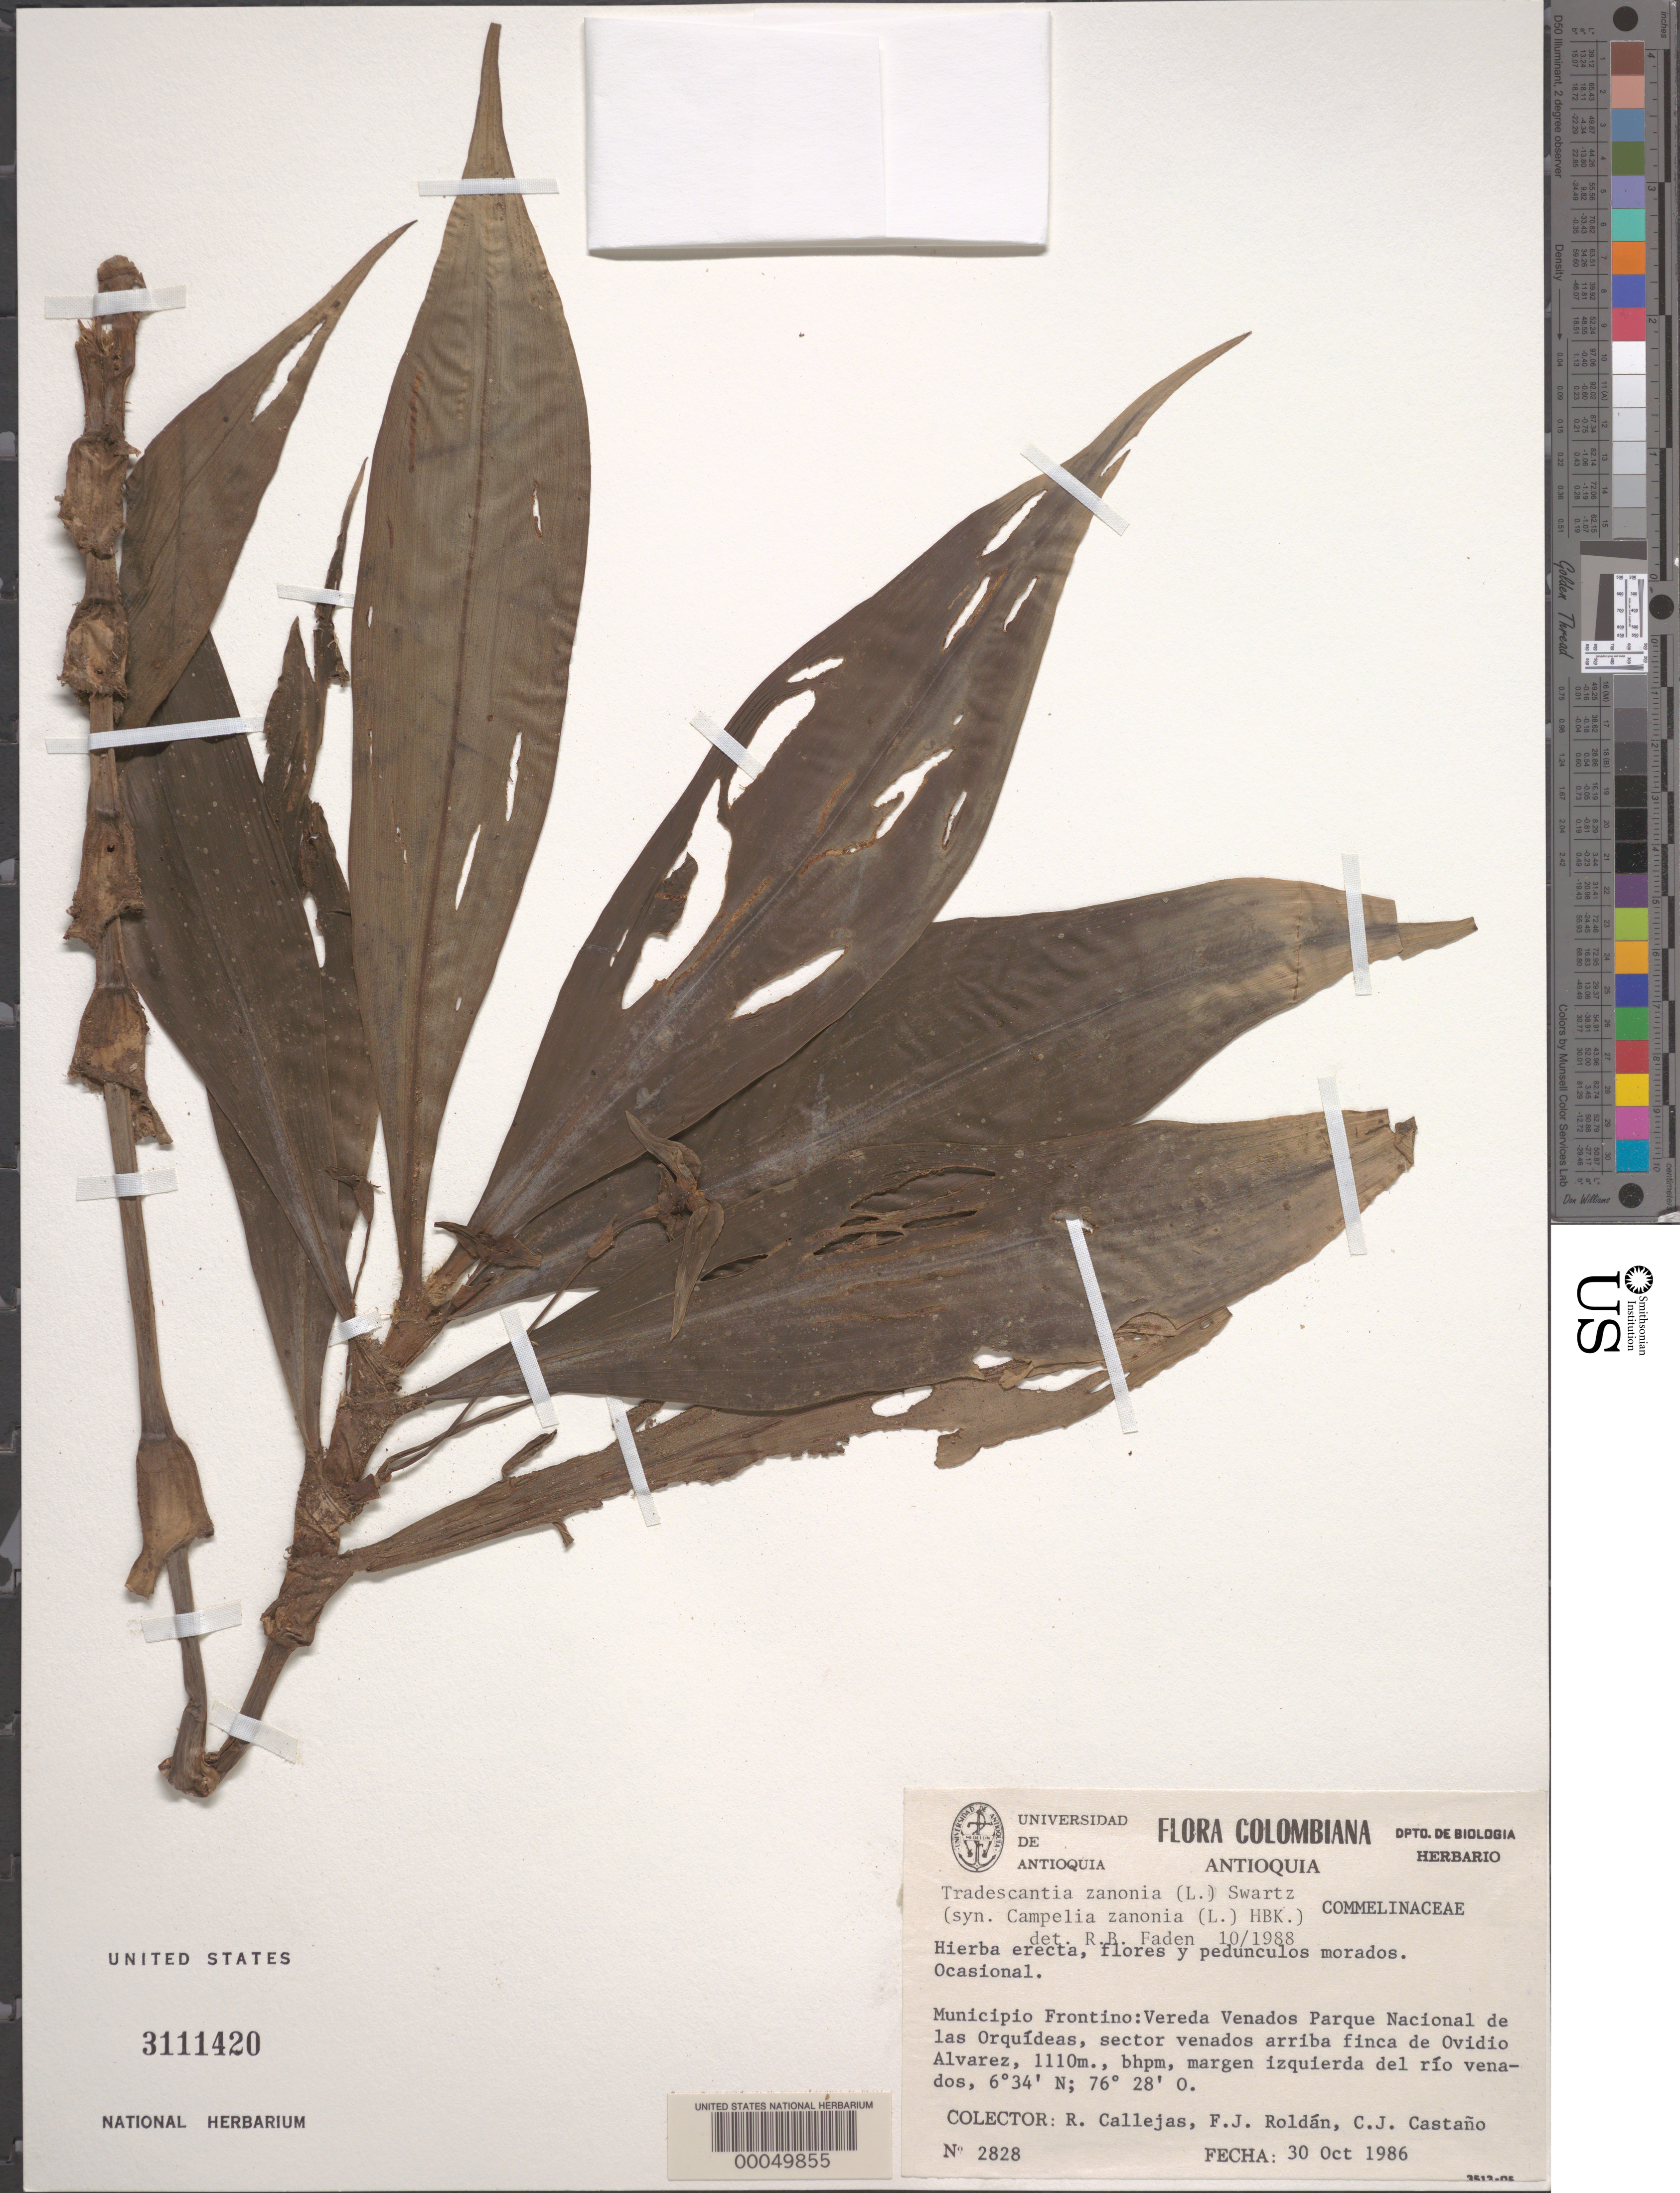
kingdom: Plantae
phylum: Tracheophyta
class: Liliopsida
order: Commelinales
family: Commelinaceae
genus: Tradescantia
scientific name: Tradescantia zanonia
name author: (L.) Sw.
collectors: R. Callejas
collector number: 2828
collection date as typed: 30 Oct 1986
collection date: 1986-10-30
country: Colombia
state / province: Antioquia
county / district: Frontino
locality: Verada Venados National Park of Orquideas, ranch of Ovidio Alvarez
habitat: Left bank of river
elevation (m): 1110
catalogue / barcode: US 3111420